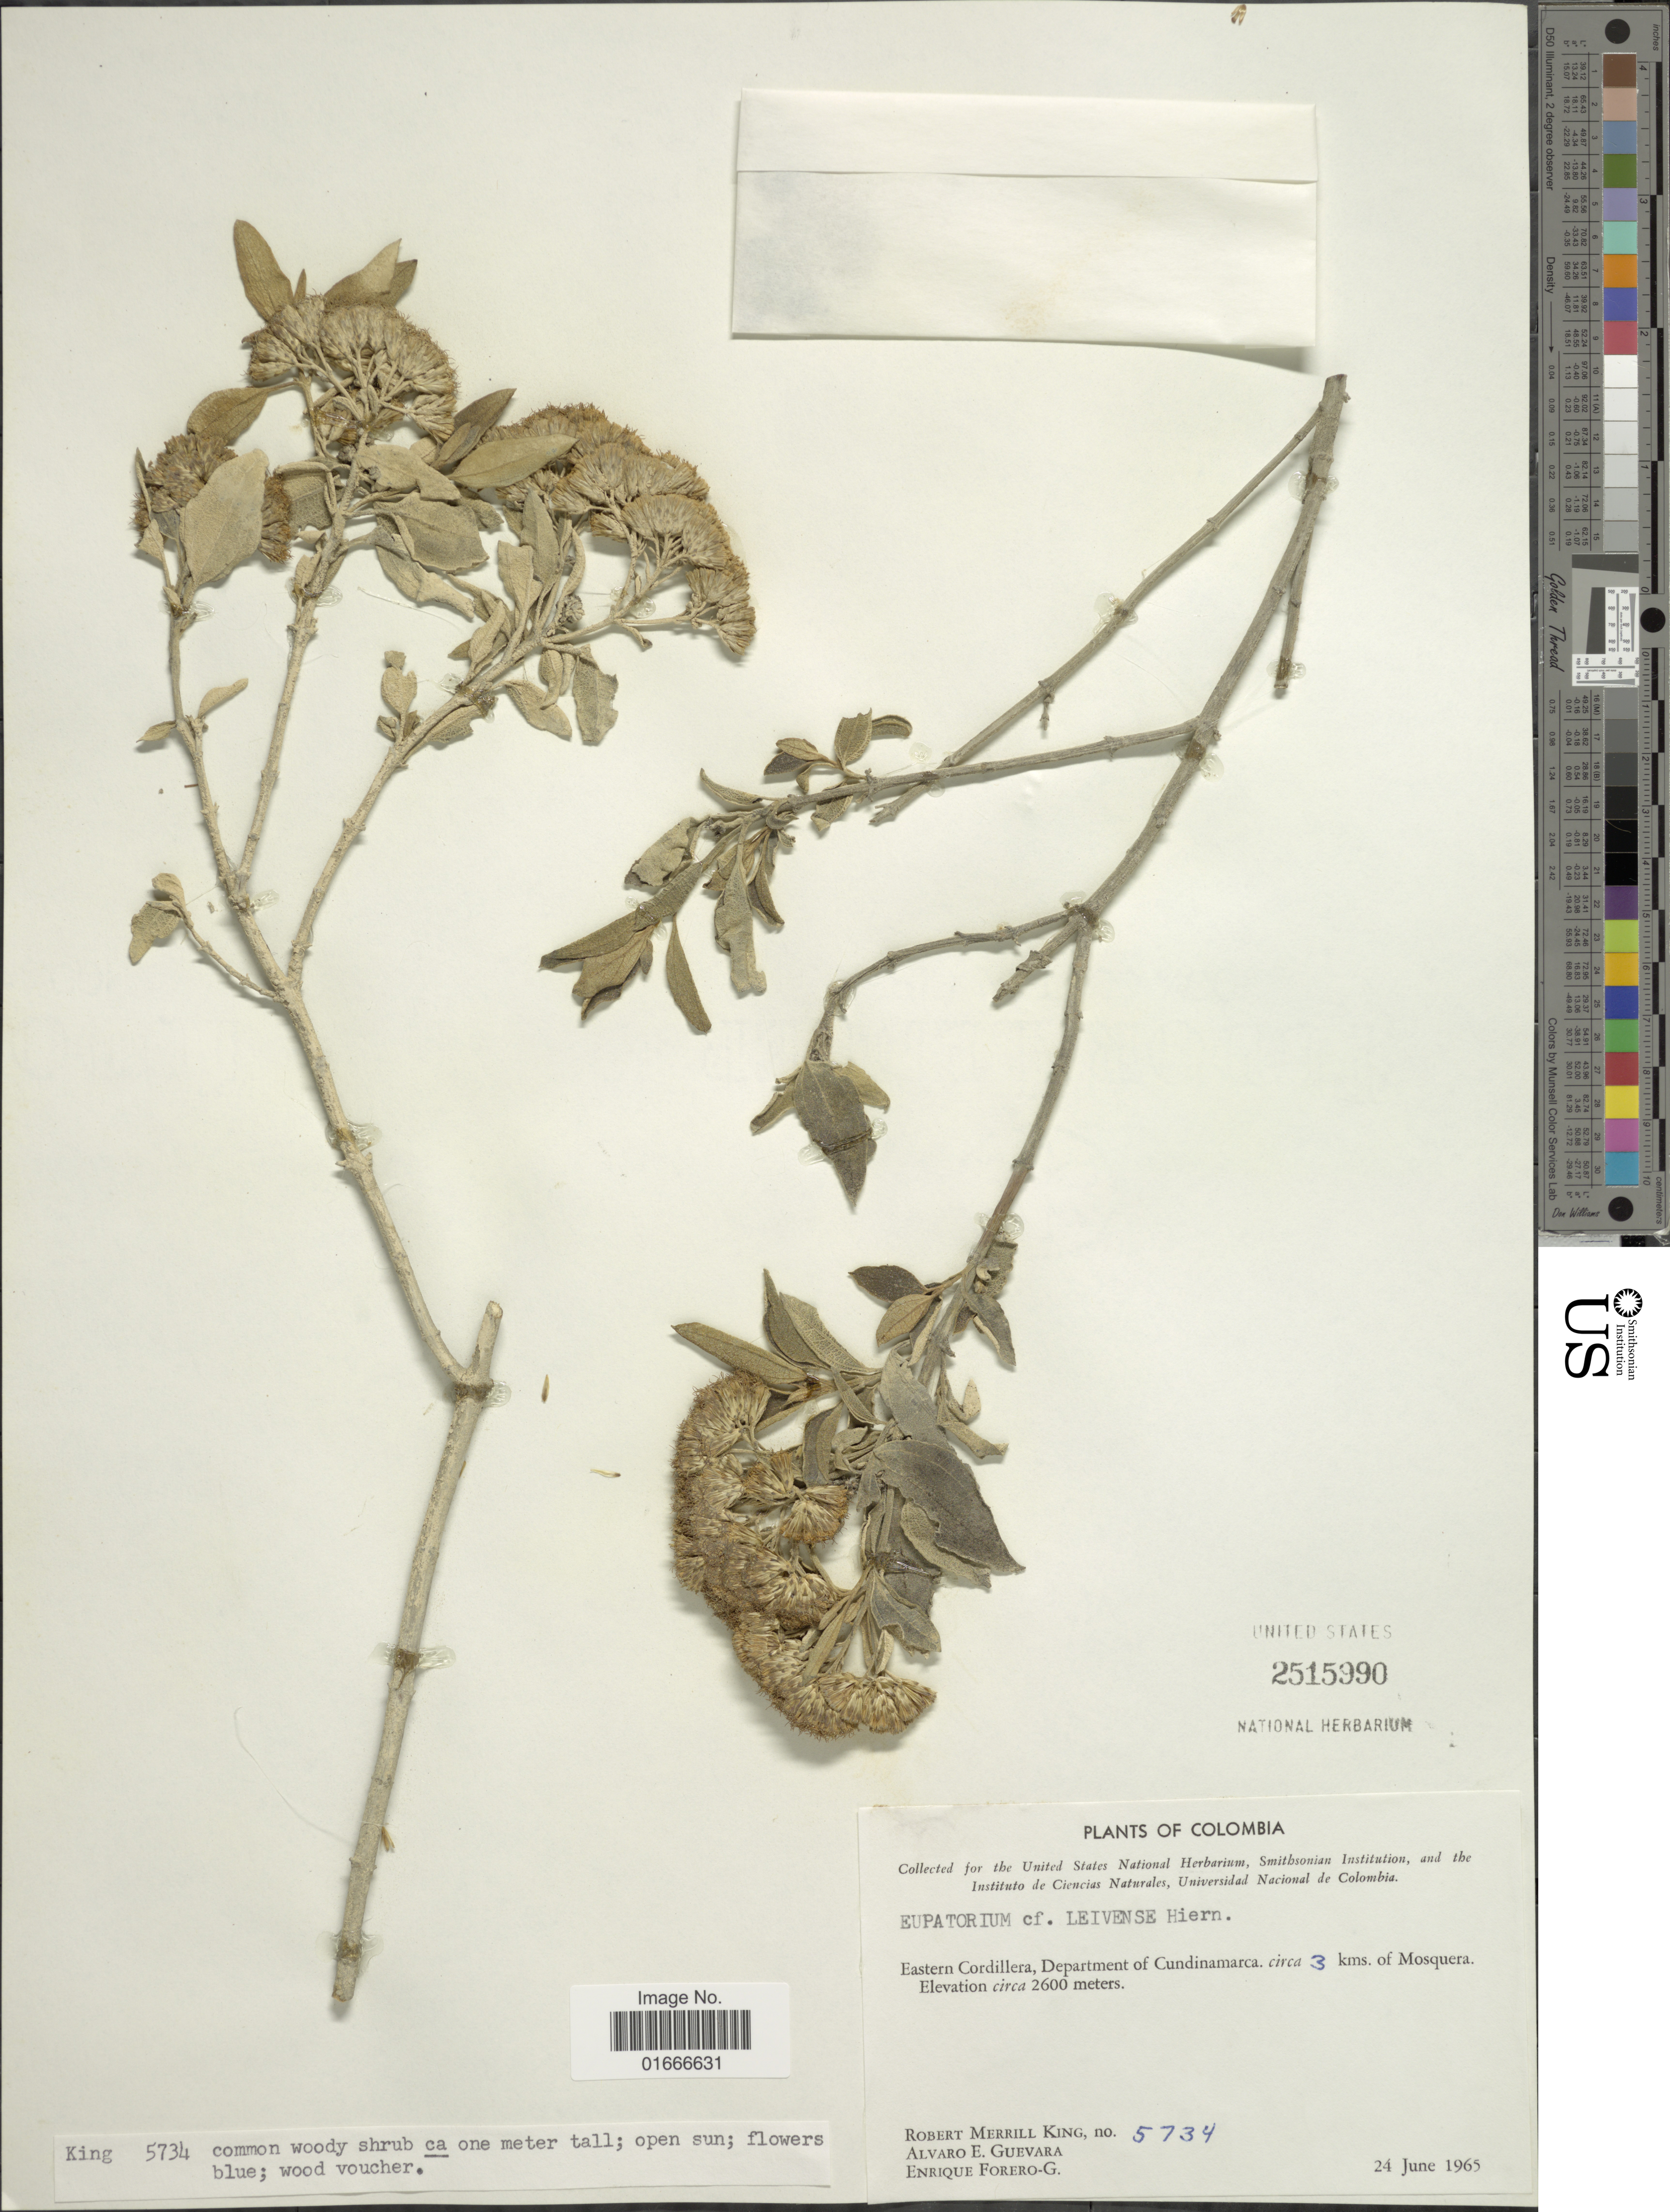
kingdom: Plantae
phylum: Tracheophyta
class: Magnoliopsida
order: Asterales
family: Asteraceae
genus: Chromolaena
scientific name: Chromolaena leivensis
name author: (Hieron.) R.M. King & H. Rob.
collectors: R. M. King, A. E. Guevara & E. Forero G.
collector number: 5734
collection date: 1965-06-24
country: Colombia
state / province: Cundinamarca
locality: Eastern Cordillera, circa 3 kms of Mosquera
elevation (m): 2600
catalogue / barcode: US 2515990